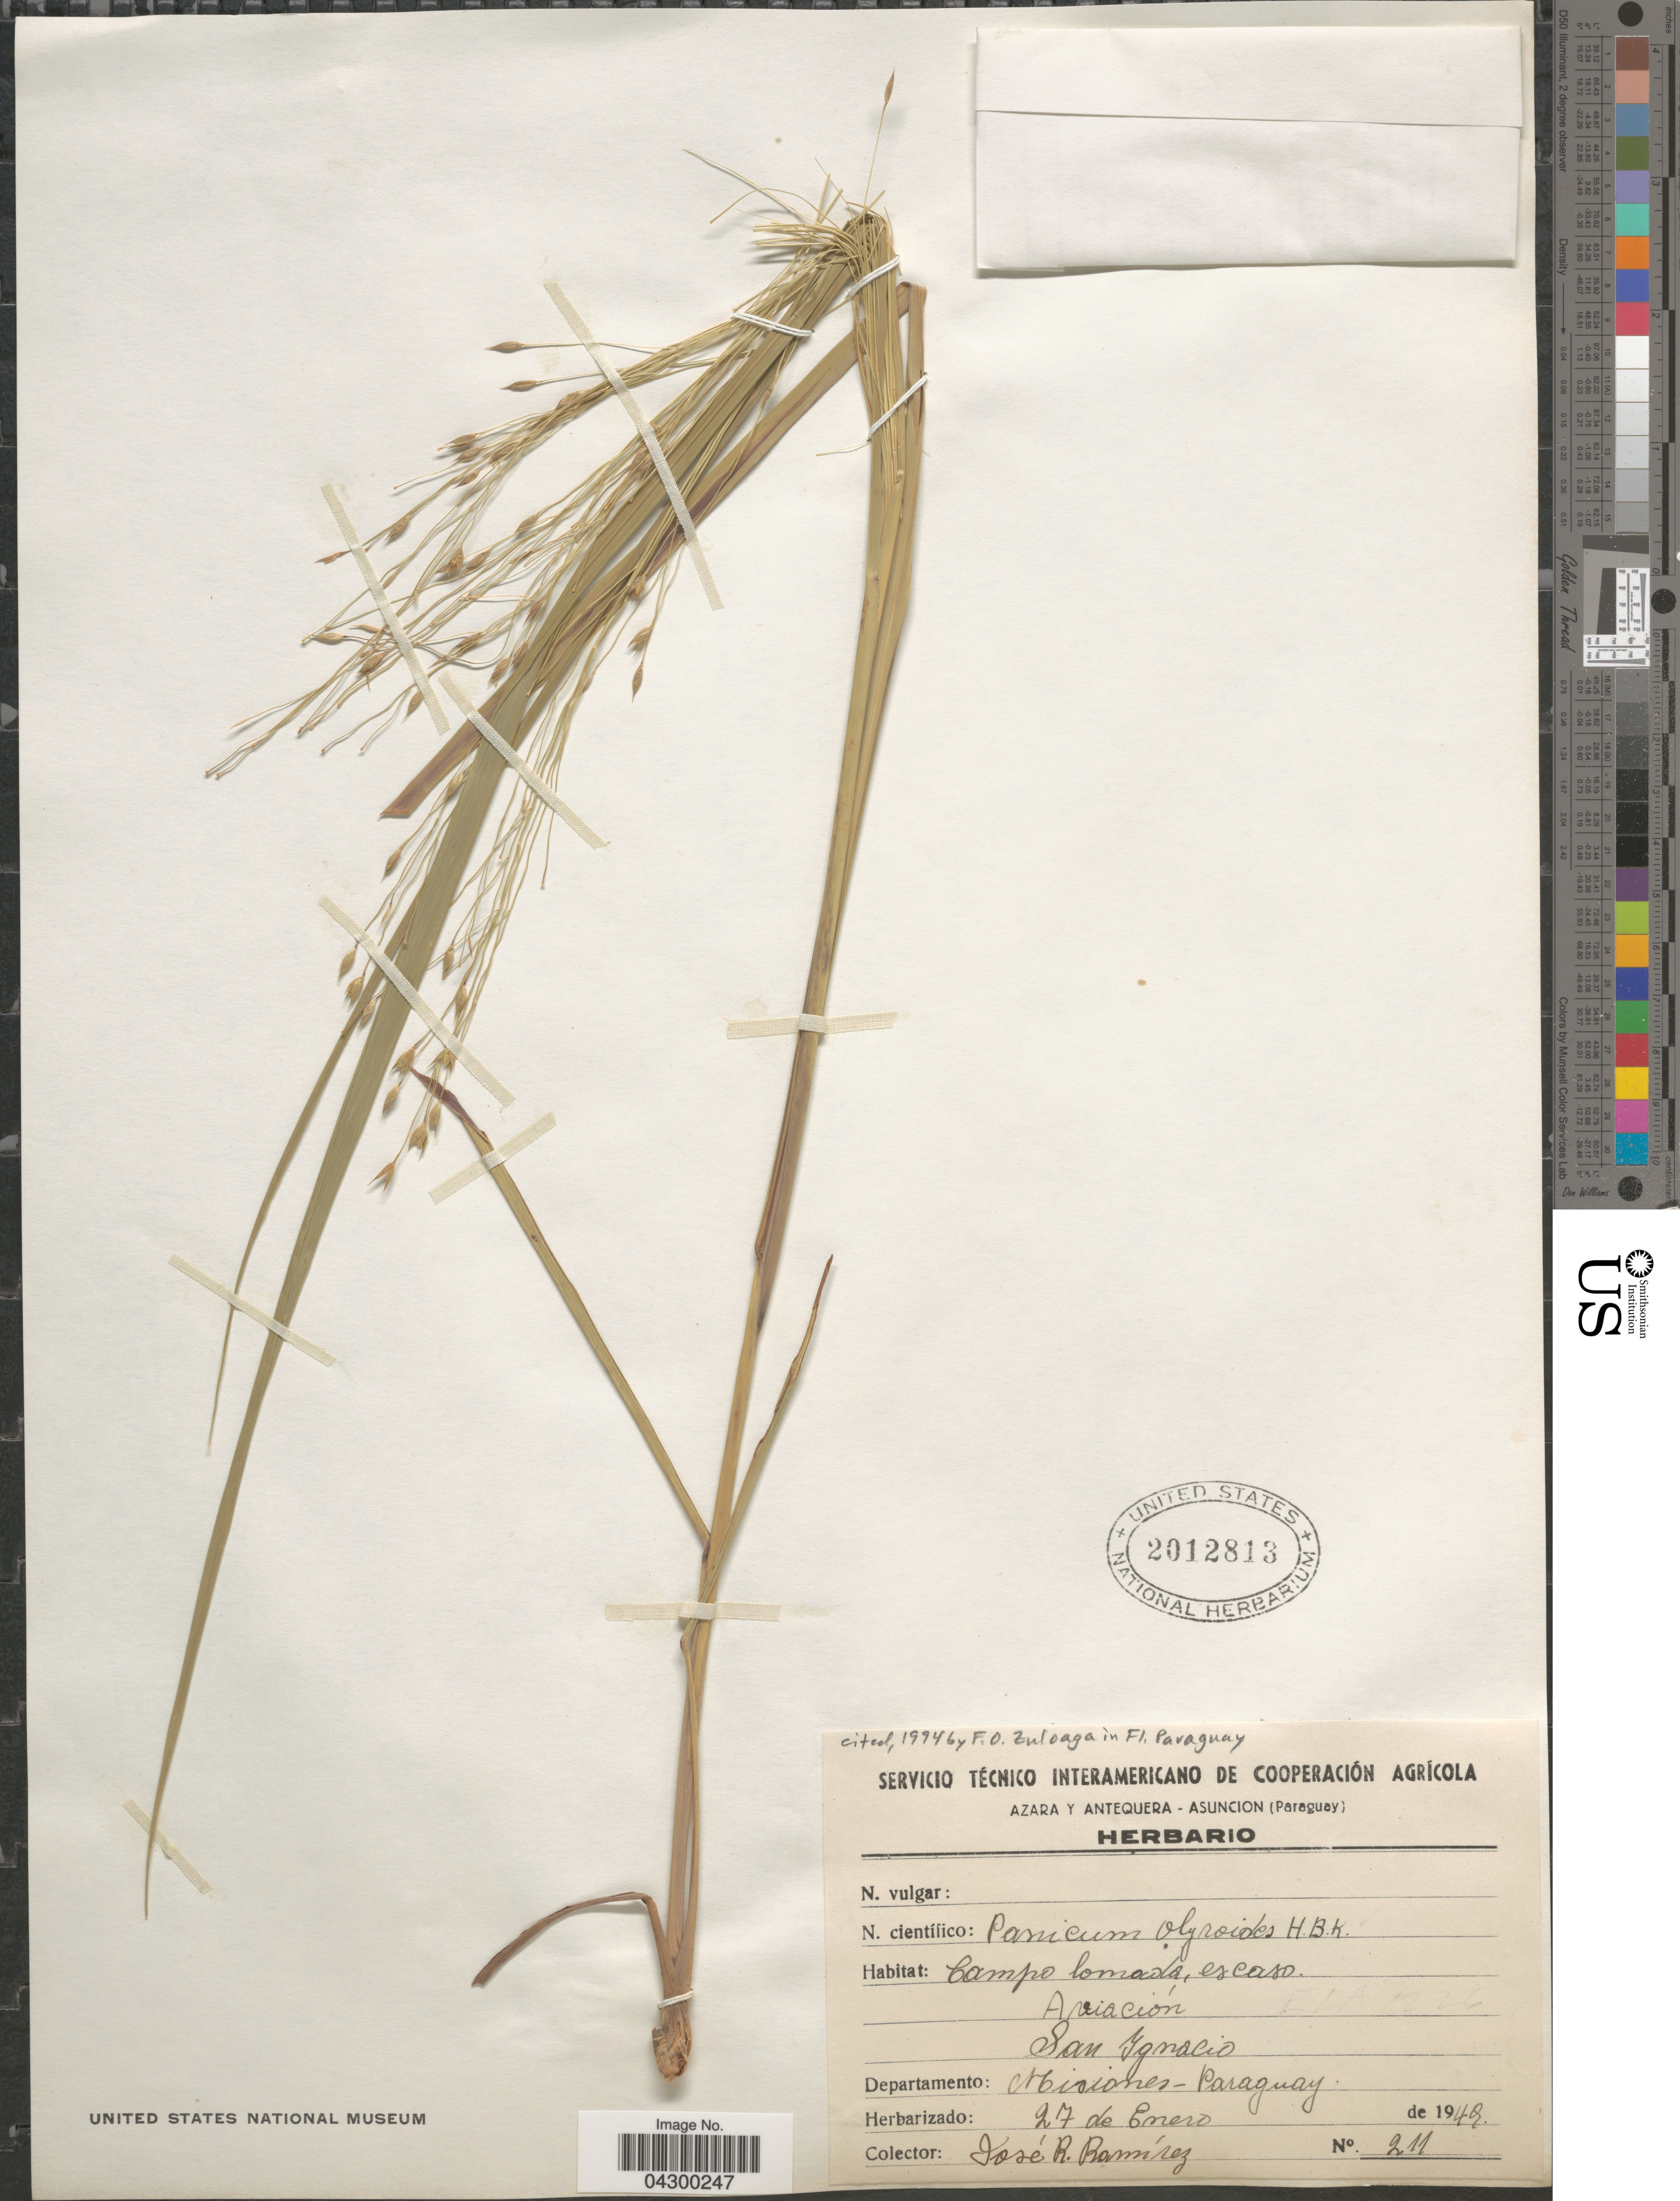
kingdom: Plantae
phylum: Tracheophyta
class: Liliopsida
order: Poales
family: Poaceae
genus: Panicum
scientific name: Panicum olyroides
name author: Kunth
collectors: J. Ramírez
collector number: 211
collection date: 1949-01-27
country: Paraguay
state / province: Misiones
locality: San Ignacio. Departamento: Misiones.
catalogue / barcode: US 2012813